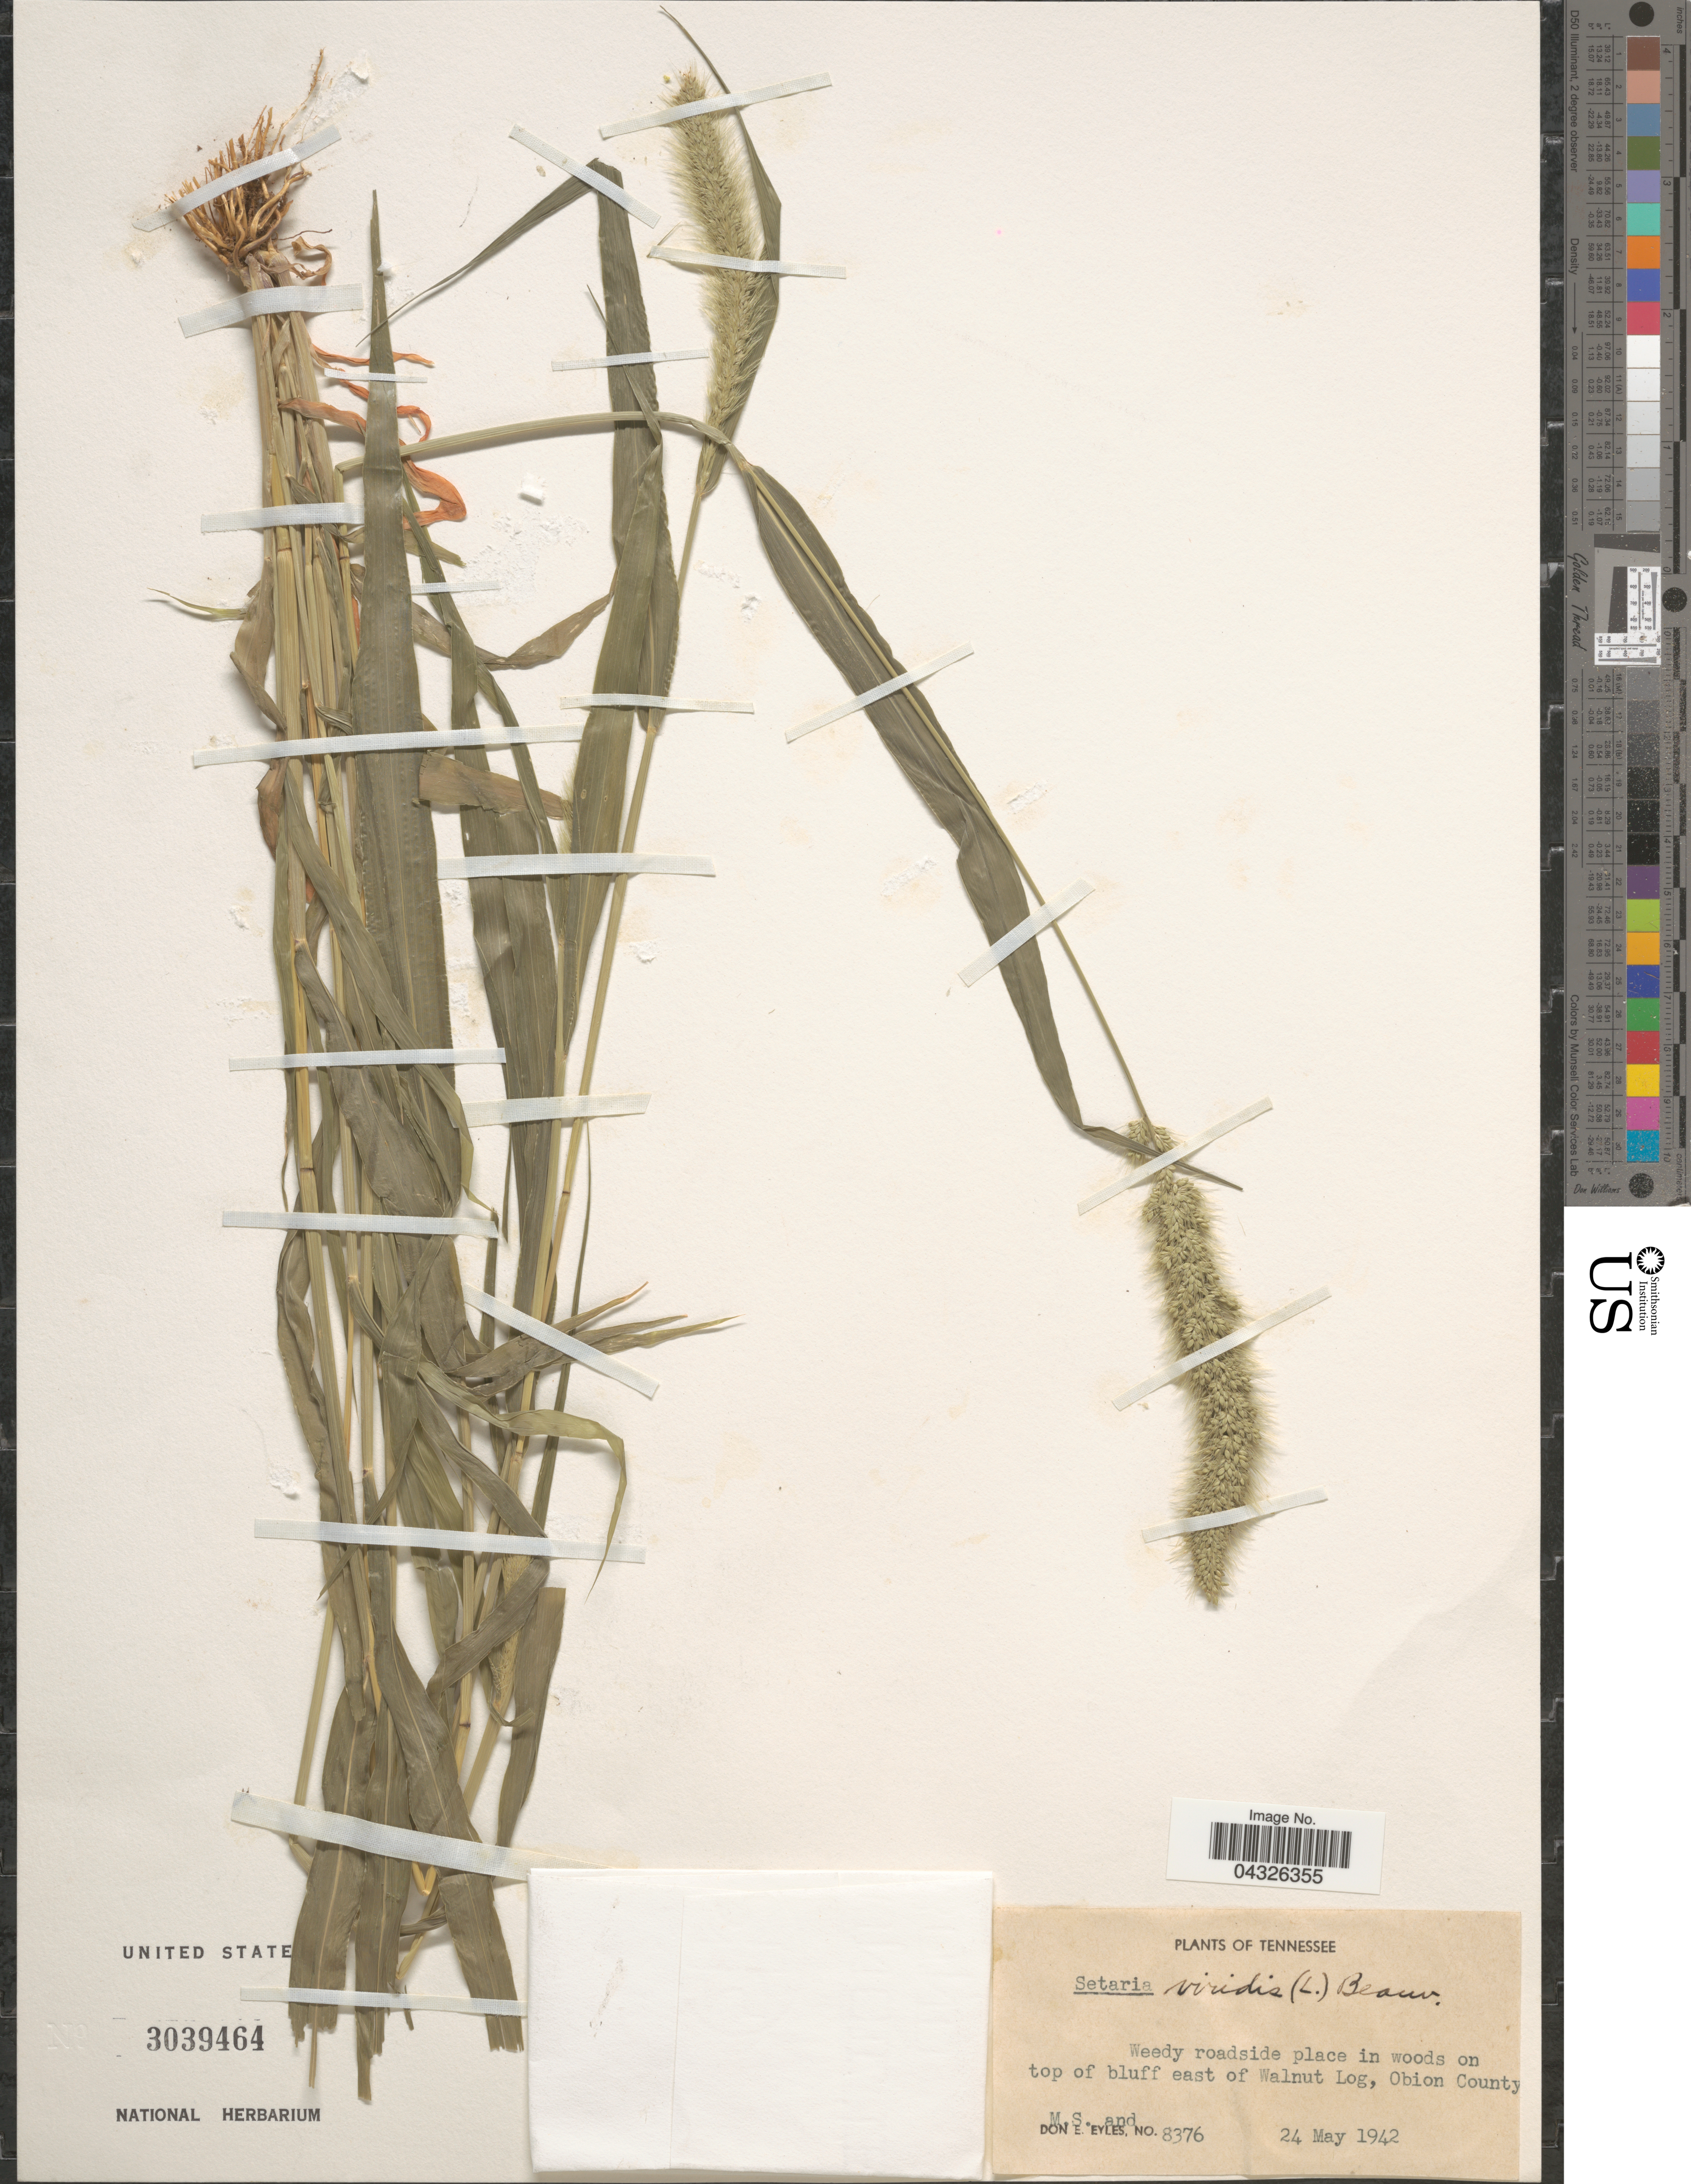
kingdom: Plantae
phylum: Tracheophyta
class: Liliopsida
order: Poales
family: Poaceae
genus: Setaria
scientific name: Setaria viridis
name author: (L.) P. Beauv.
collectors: M. Eyles & D. Eyles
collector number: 8376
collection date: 1942-05-24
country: United States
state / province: Tennessee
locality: Weedy roadside place in woods on top of bluff east of Walnut Log, Obion County.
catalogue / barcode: US 3039464